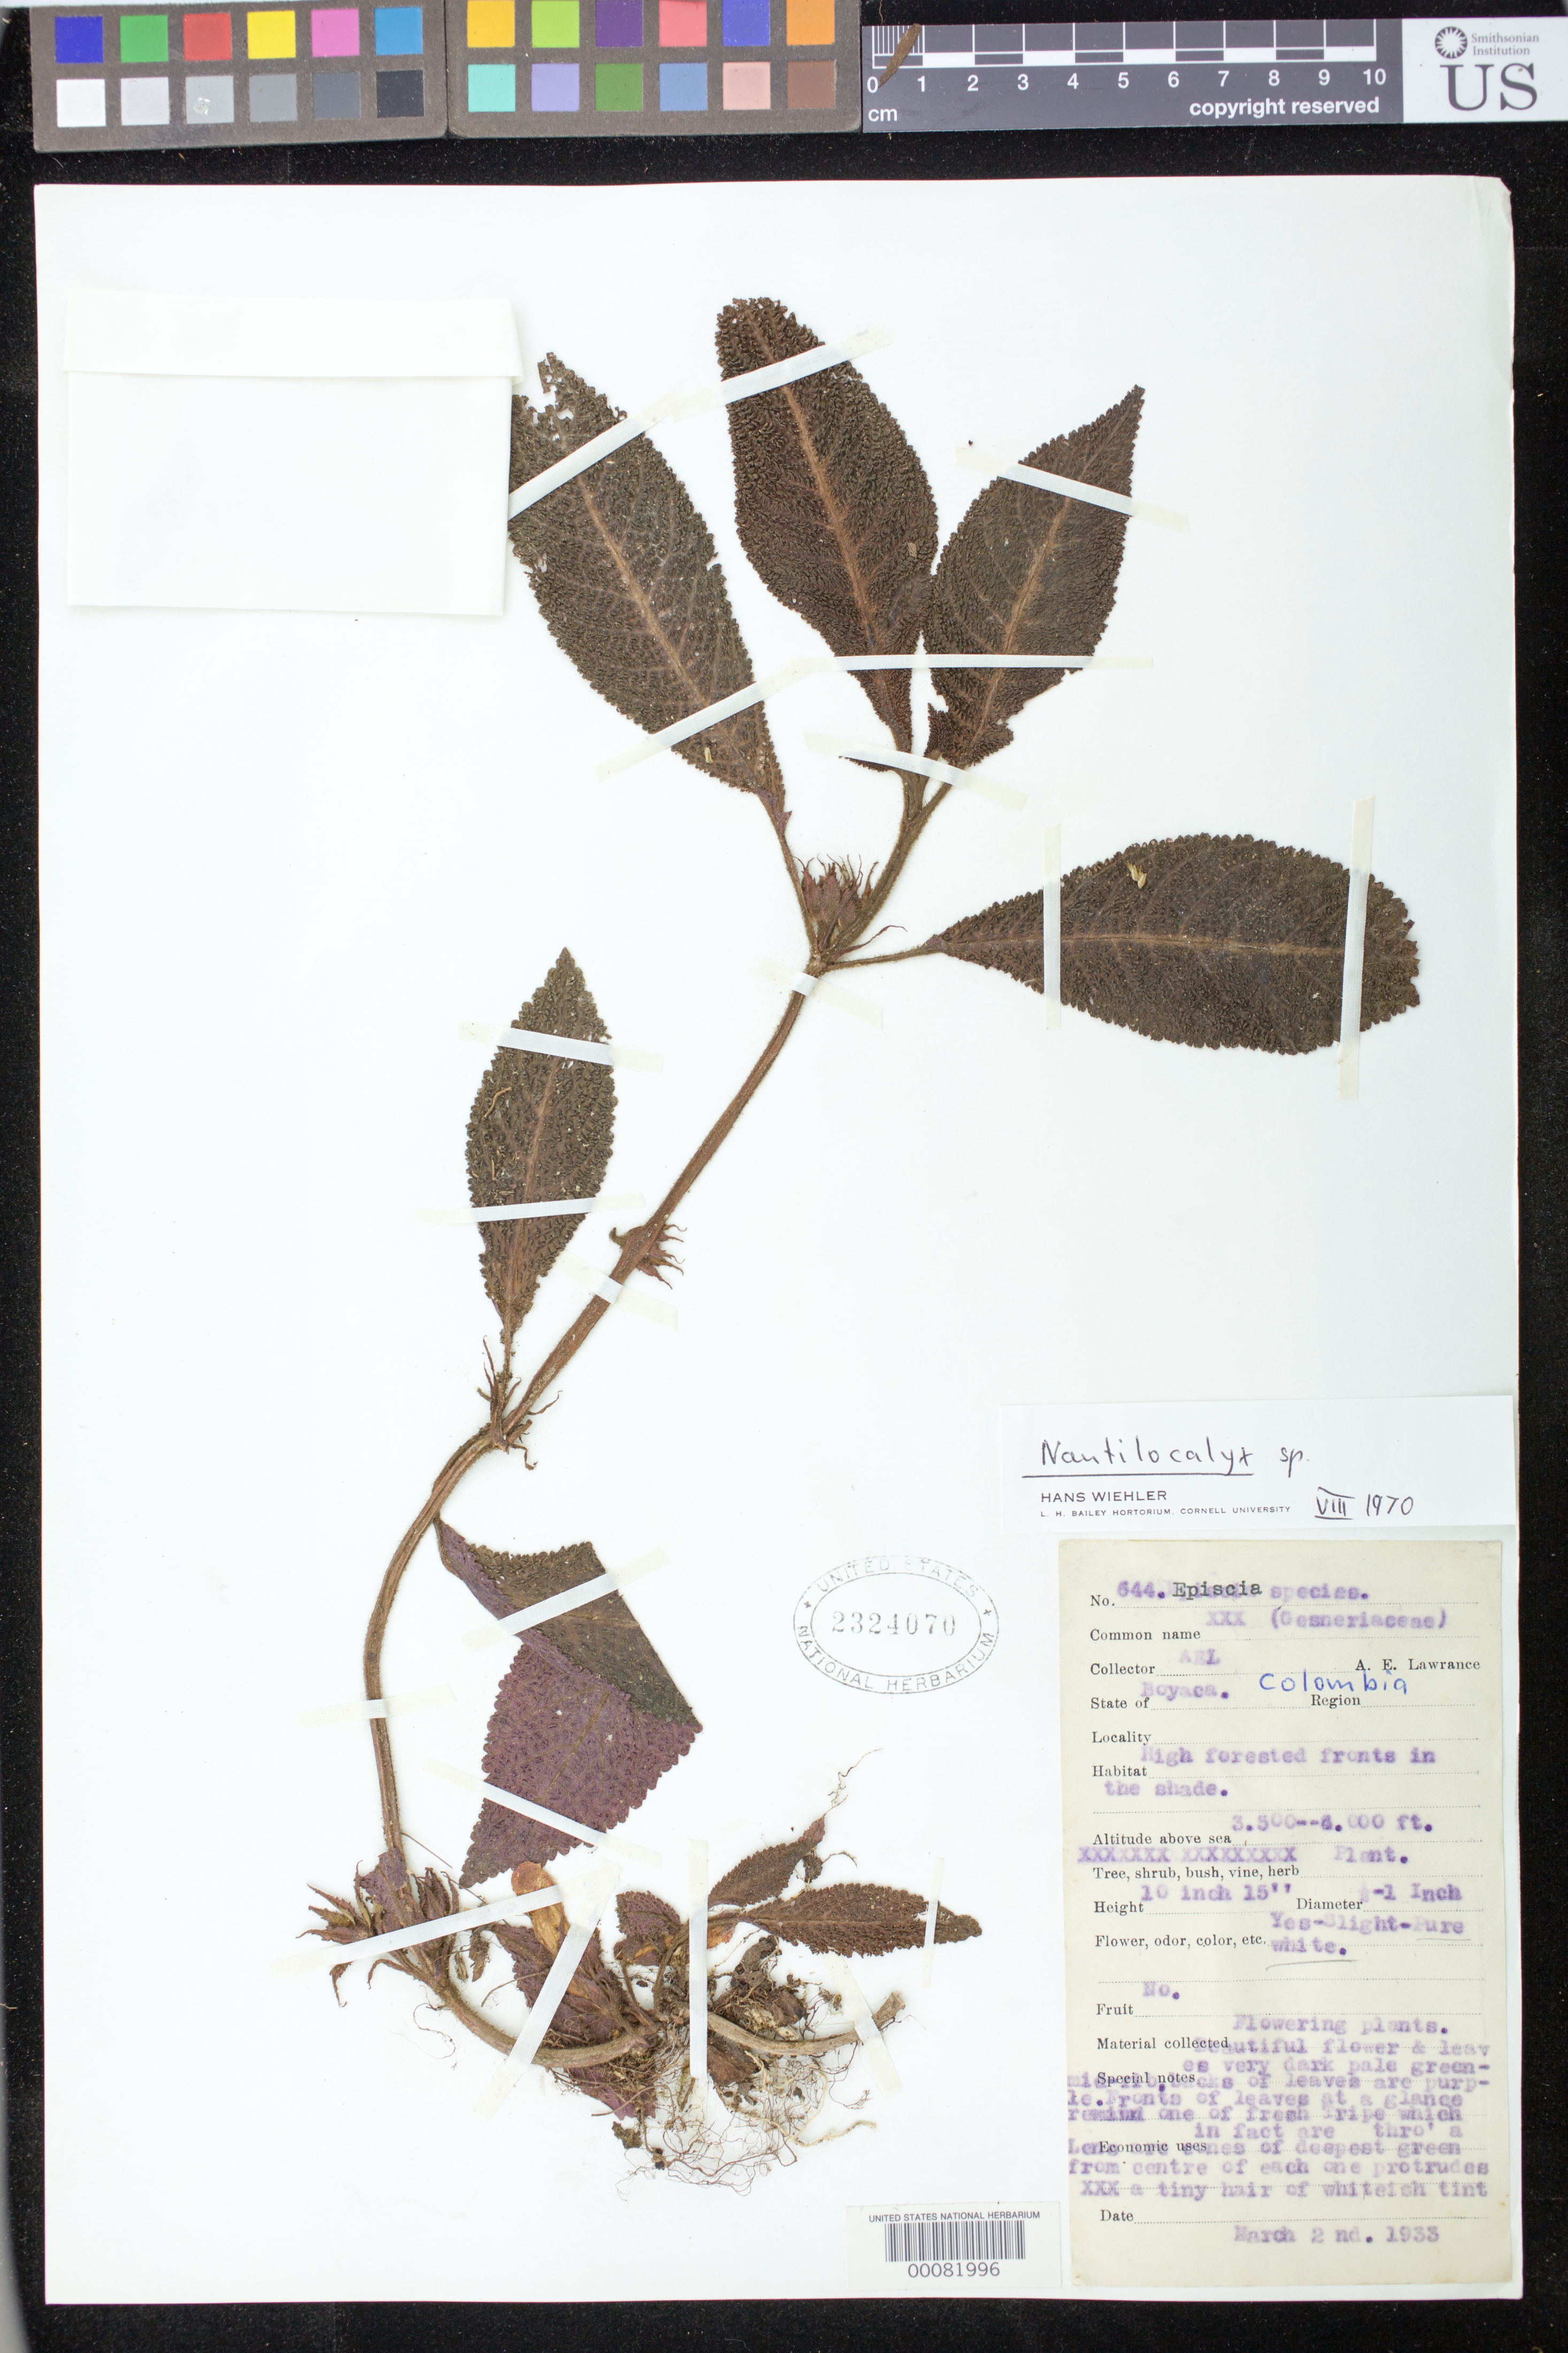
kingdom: Plantae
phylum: Tracheophyta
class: Magnoliopsida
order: Lamiales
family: Gesneriaceae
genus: Nautilocalyx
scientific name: Nautilocalyx sp.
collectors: A. Lawrance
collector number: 644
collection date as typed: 02 Mar 1933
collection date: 1933-03-02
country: Colombia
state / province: Boyacá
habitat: High forested fronts in the shade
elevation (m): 1067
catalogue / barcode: US 2324070